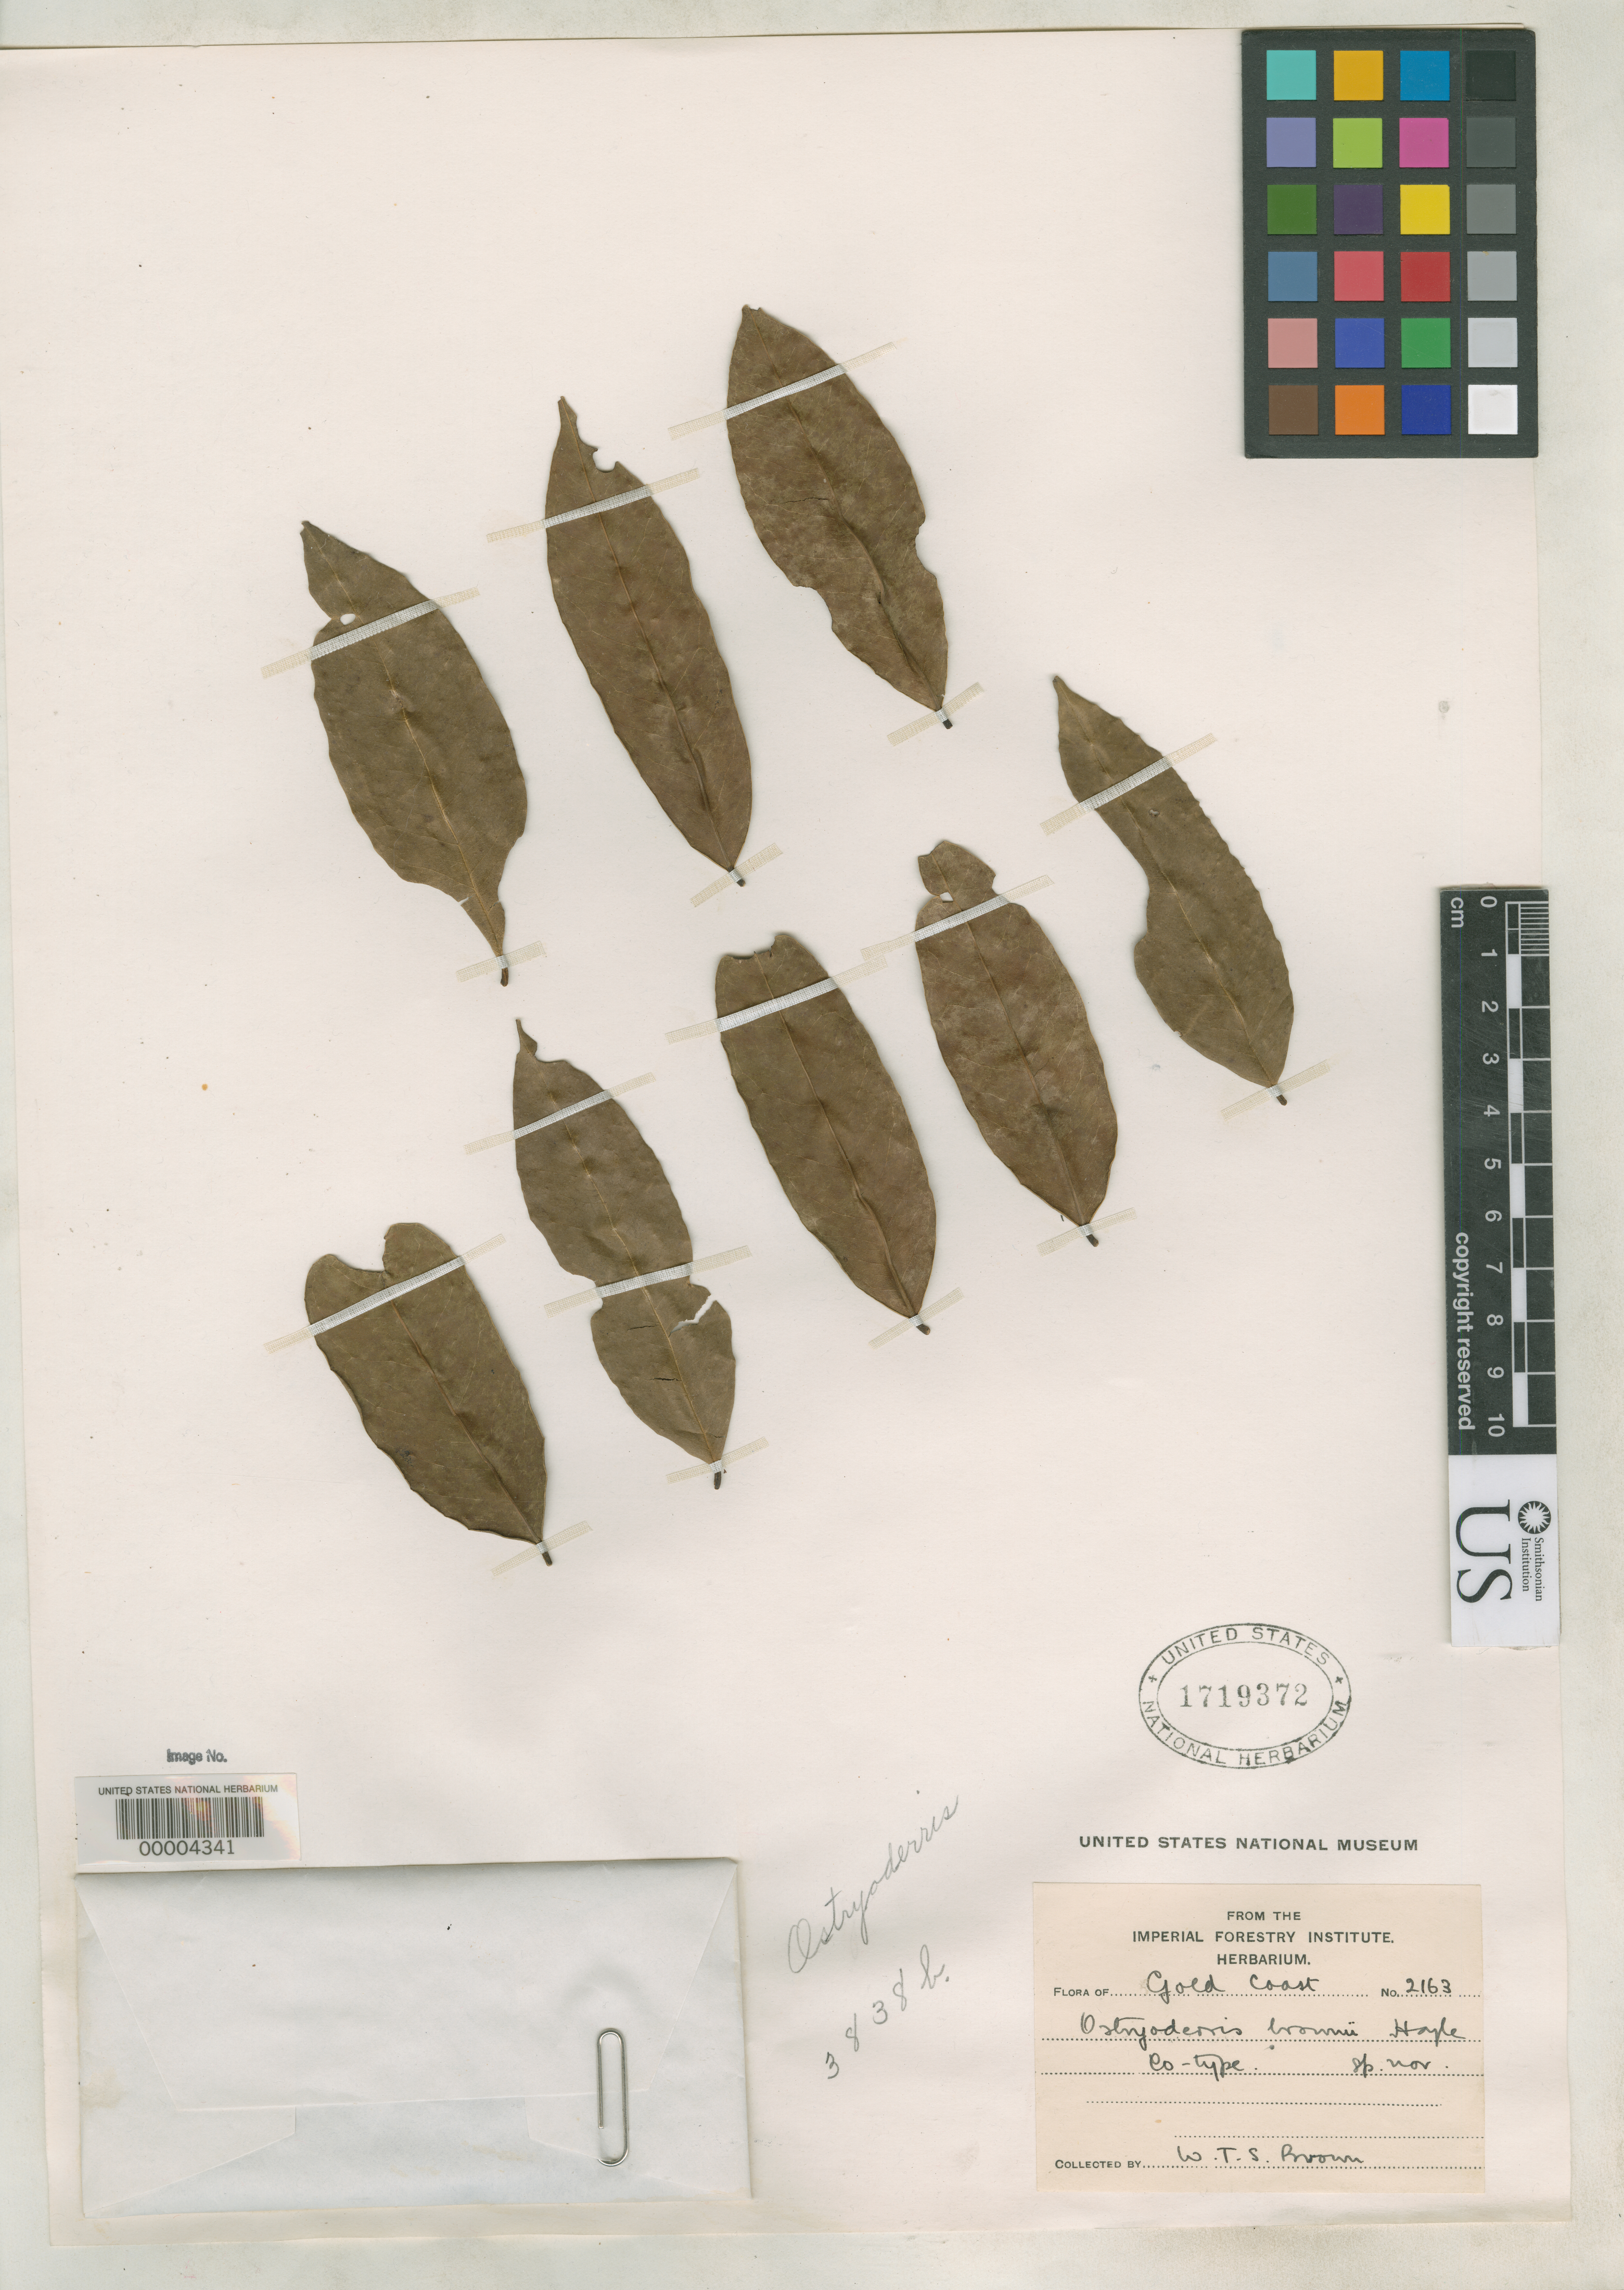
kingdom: Plantae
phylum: Tracheophyta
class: Magnoliopsida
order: Fabales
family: Fabaceae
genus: Ostryoderris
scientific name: Ostryoderris brownii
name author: Hoyle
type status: Isotype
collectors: W. T. S. Brown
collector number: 2163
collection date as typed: Feb 1931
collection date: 1931-02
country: Ghana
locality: Jema.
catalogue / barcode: US 1719372